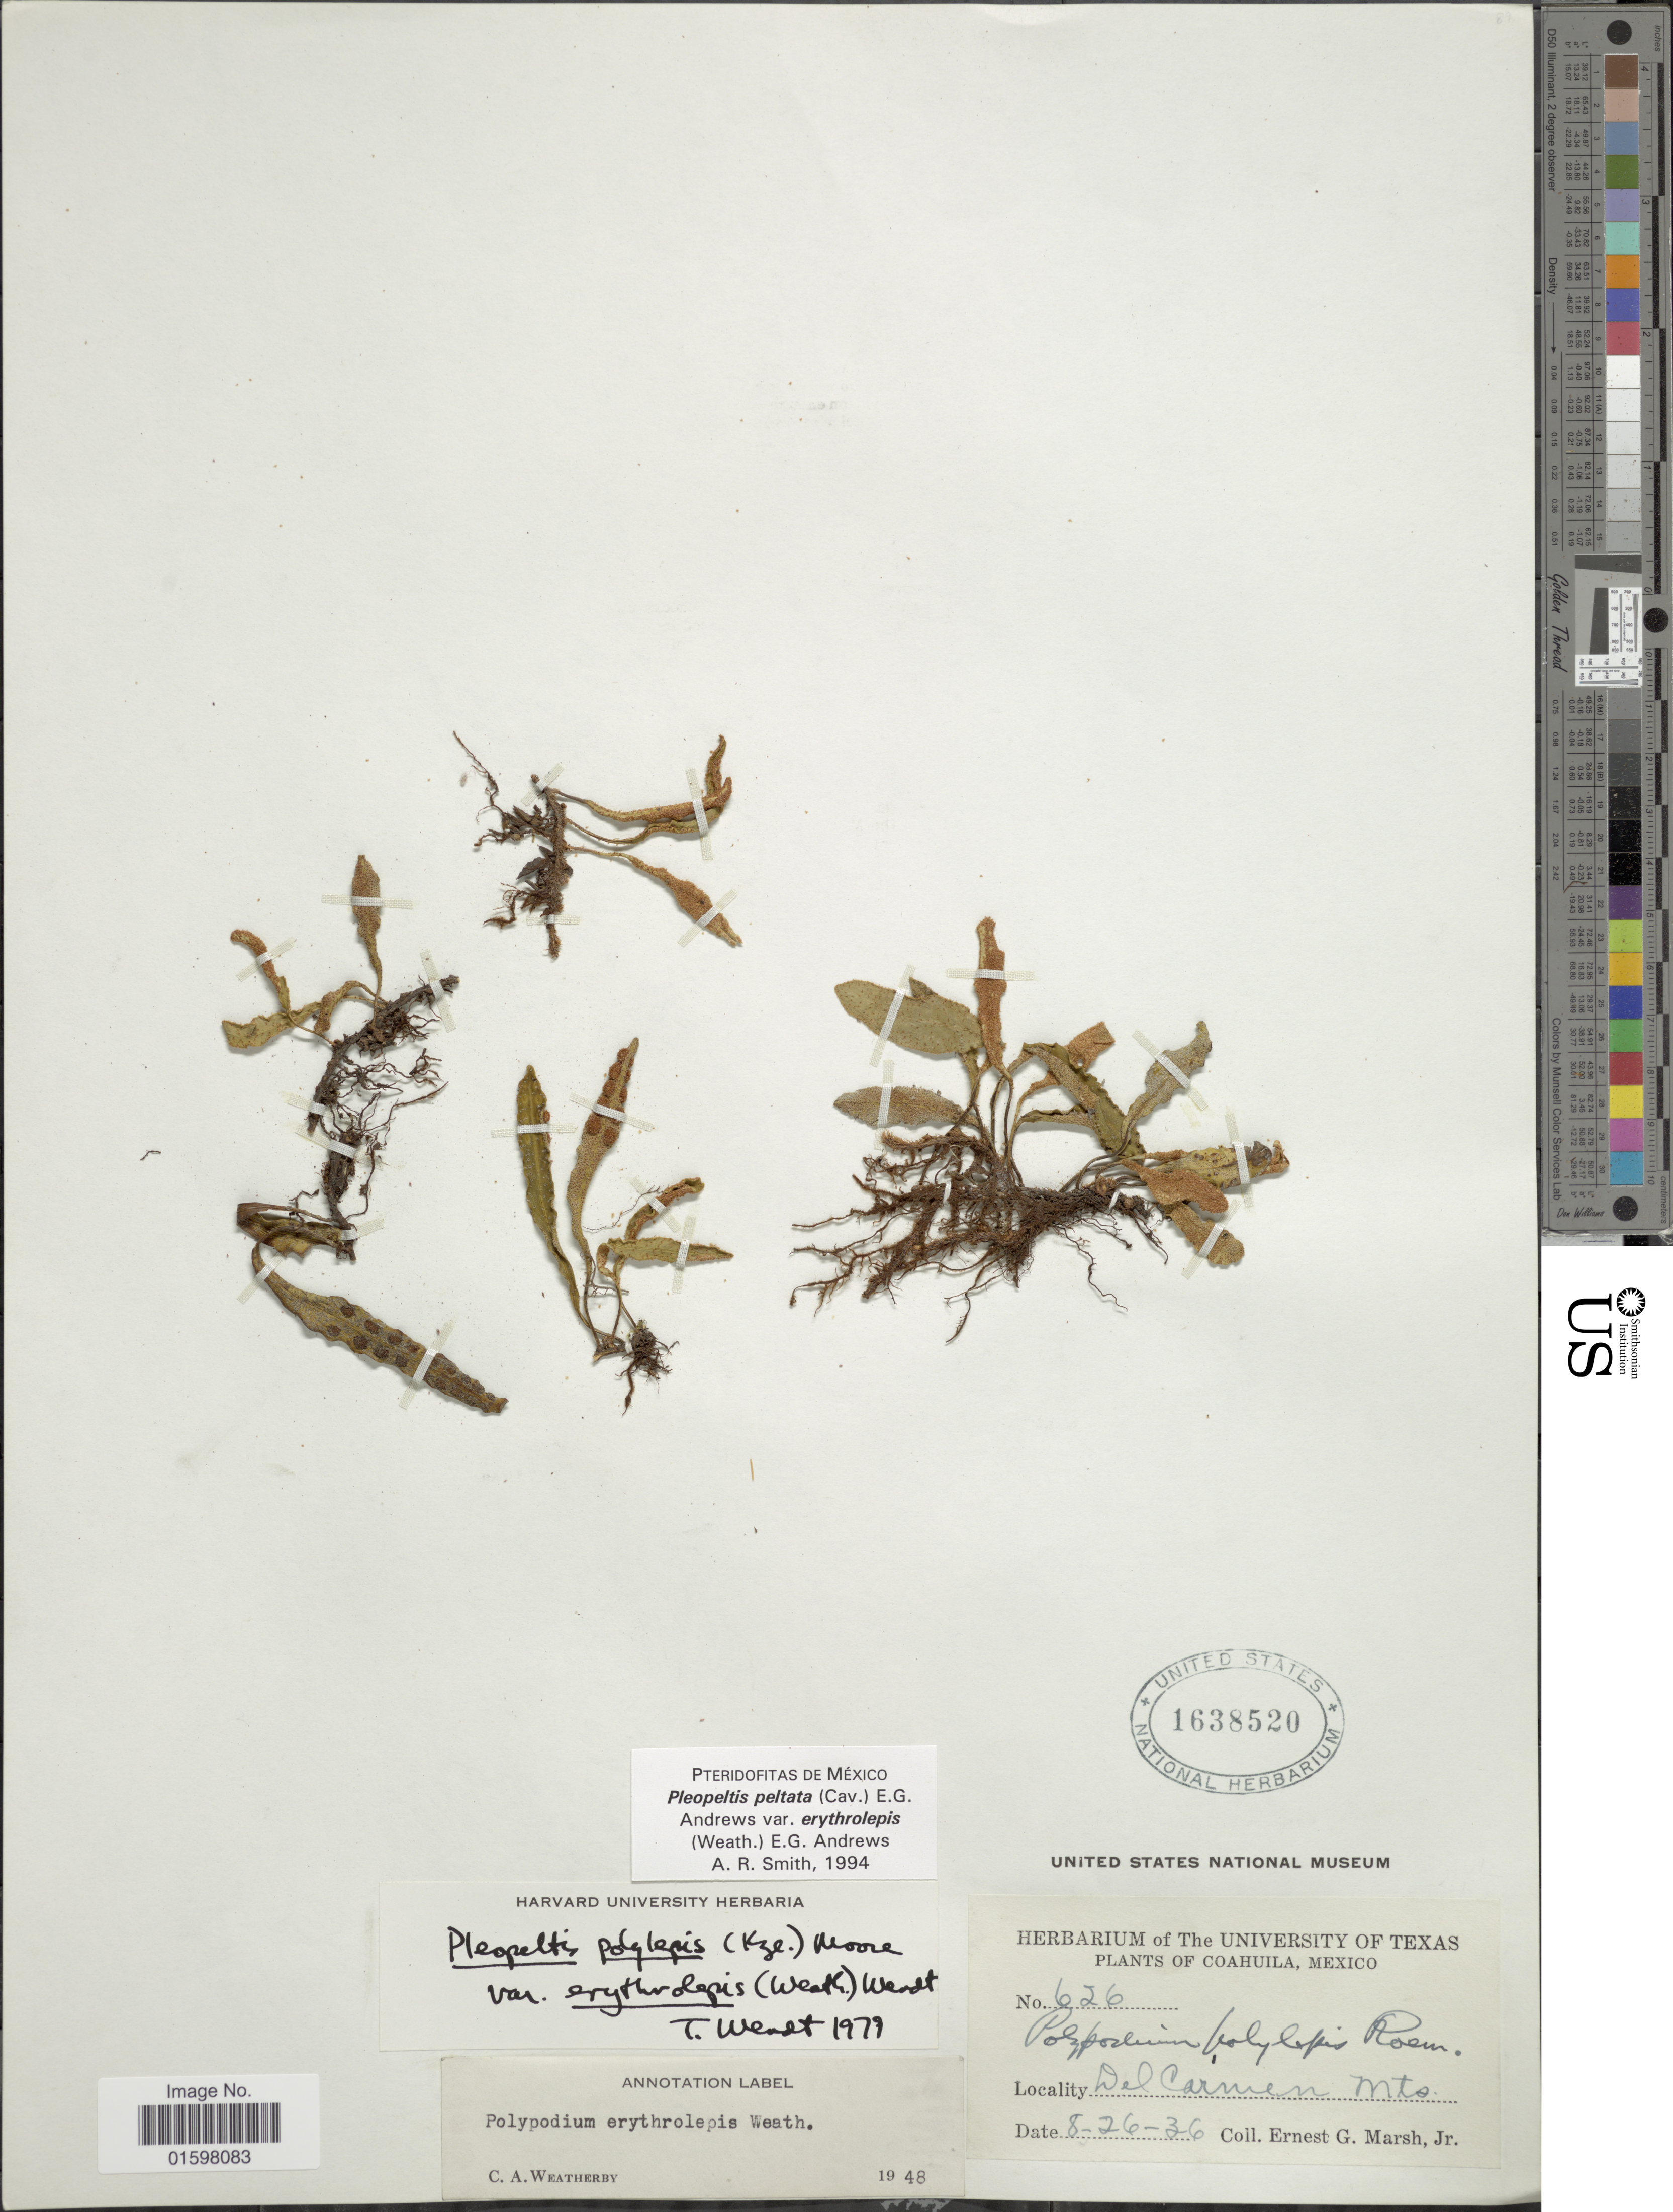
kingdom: Plantae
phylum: Tracheophyta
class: Polypodiopsida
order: Polypodiales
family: Polypodiaceae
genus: Pleopeltis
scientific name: Pleopeltis peltata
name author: Scort.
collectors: E. G. Marsh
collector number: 626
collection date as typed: Transcribed d/m/y: 26/8/36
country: Mexico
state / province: Coahuila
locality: Del carmen Mts,.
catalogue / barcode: US 1638520